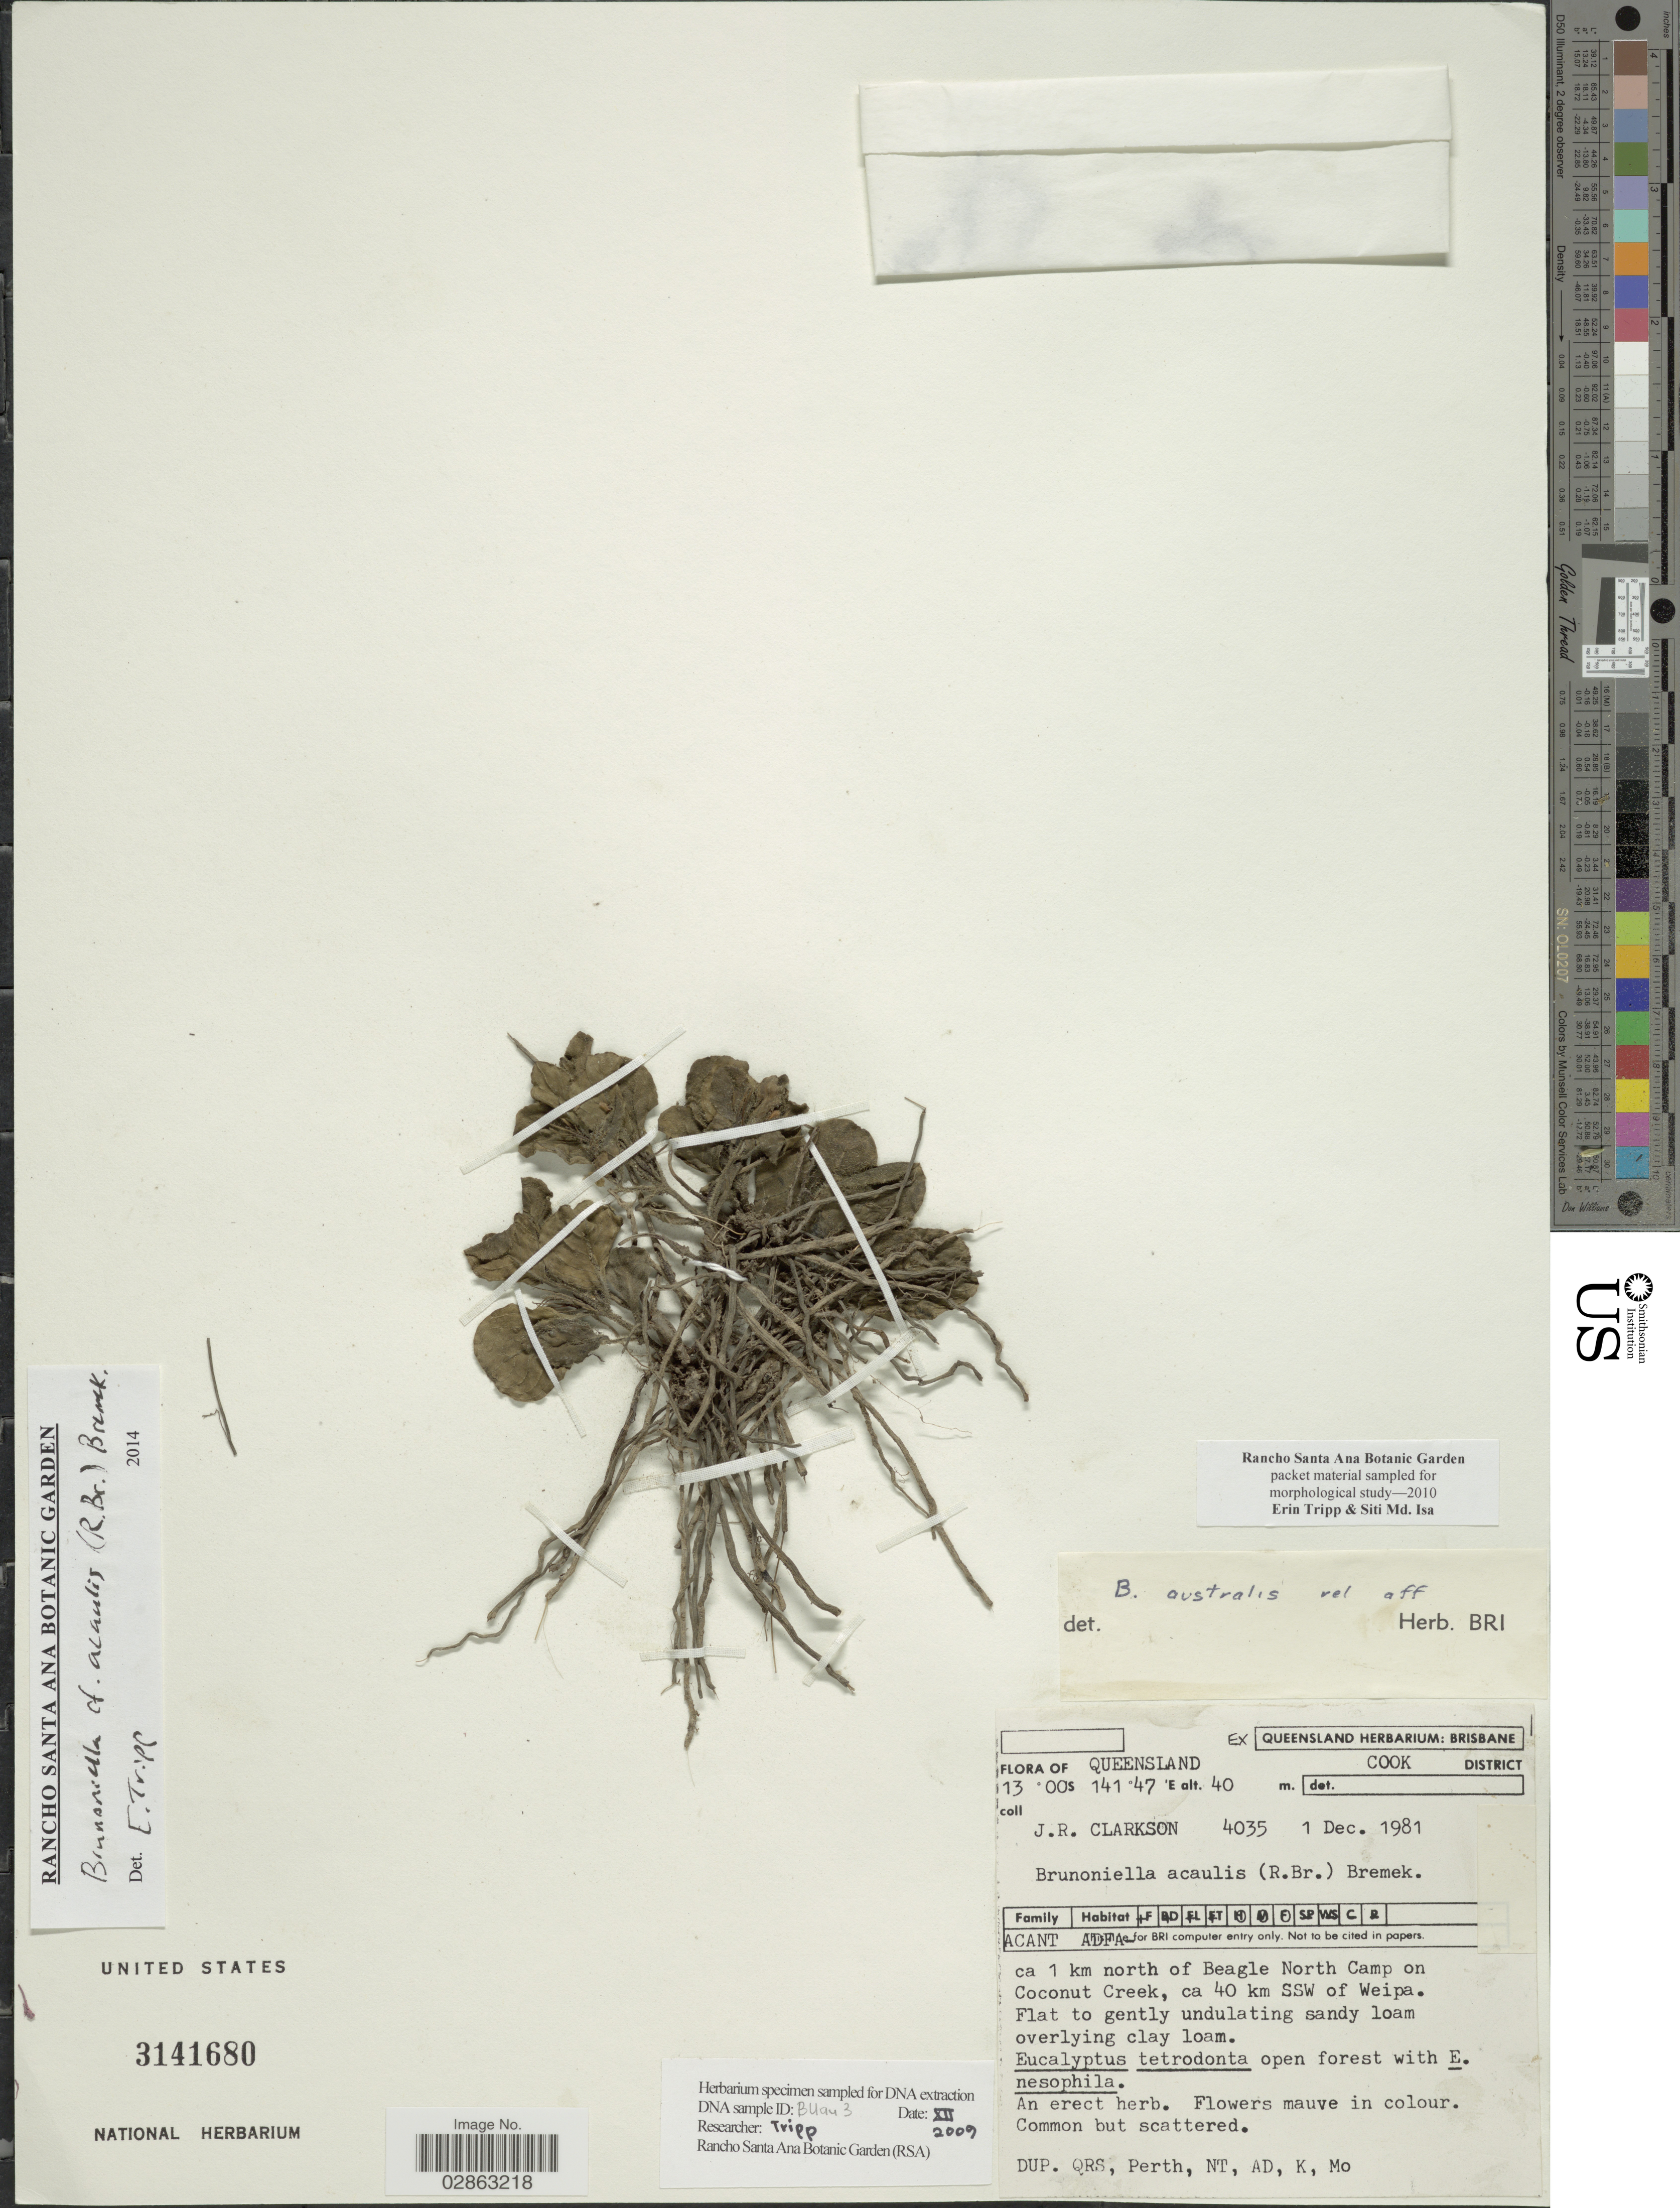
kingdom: Plantae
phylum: Tracheophyta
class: Magnoliopsida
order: Lamiales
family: Acanthaceae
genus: Brunoniella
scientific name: Brunoniella acaulis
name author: (R. Br.) Bremek.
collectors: J. Clarkson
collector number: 4035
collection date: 1981-12-01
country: Australia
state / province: Queensland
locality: Cook District. Ca 1 km north of Beagle North Camp on Coconut Creek, ca 40 km SSW of Weipa.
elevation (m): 40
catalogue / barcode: US 3141680